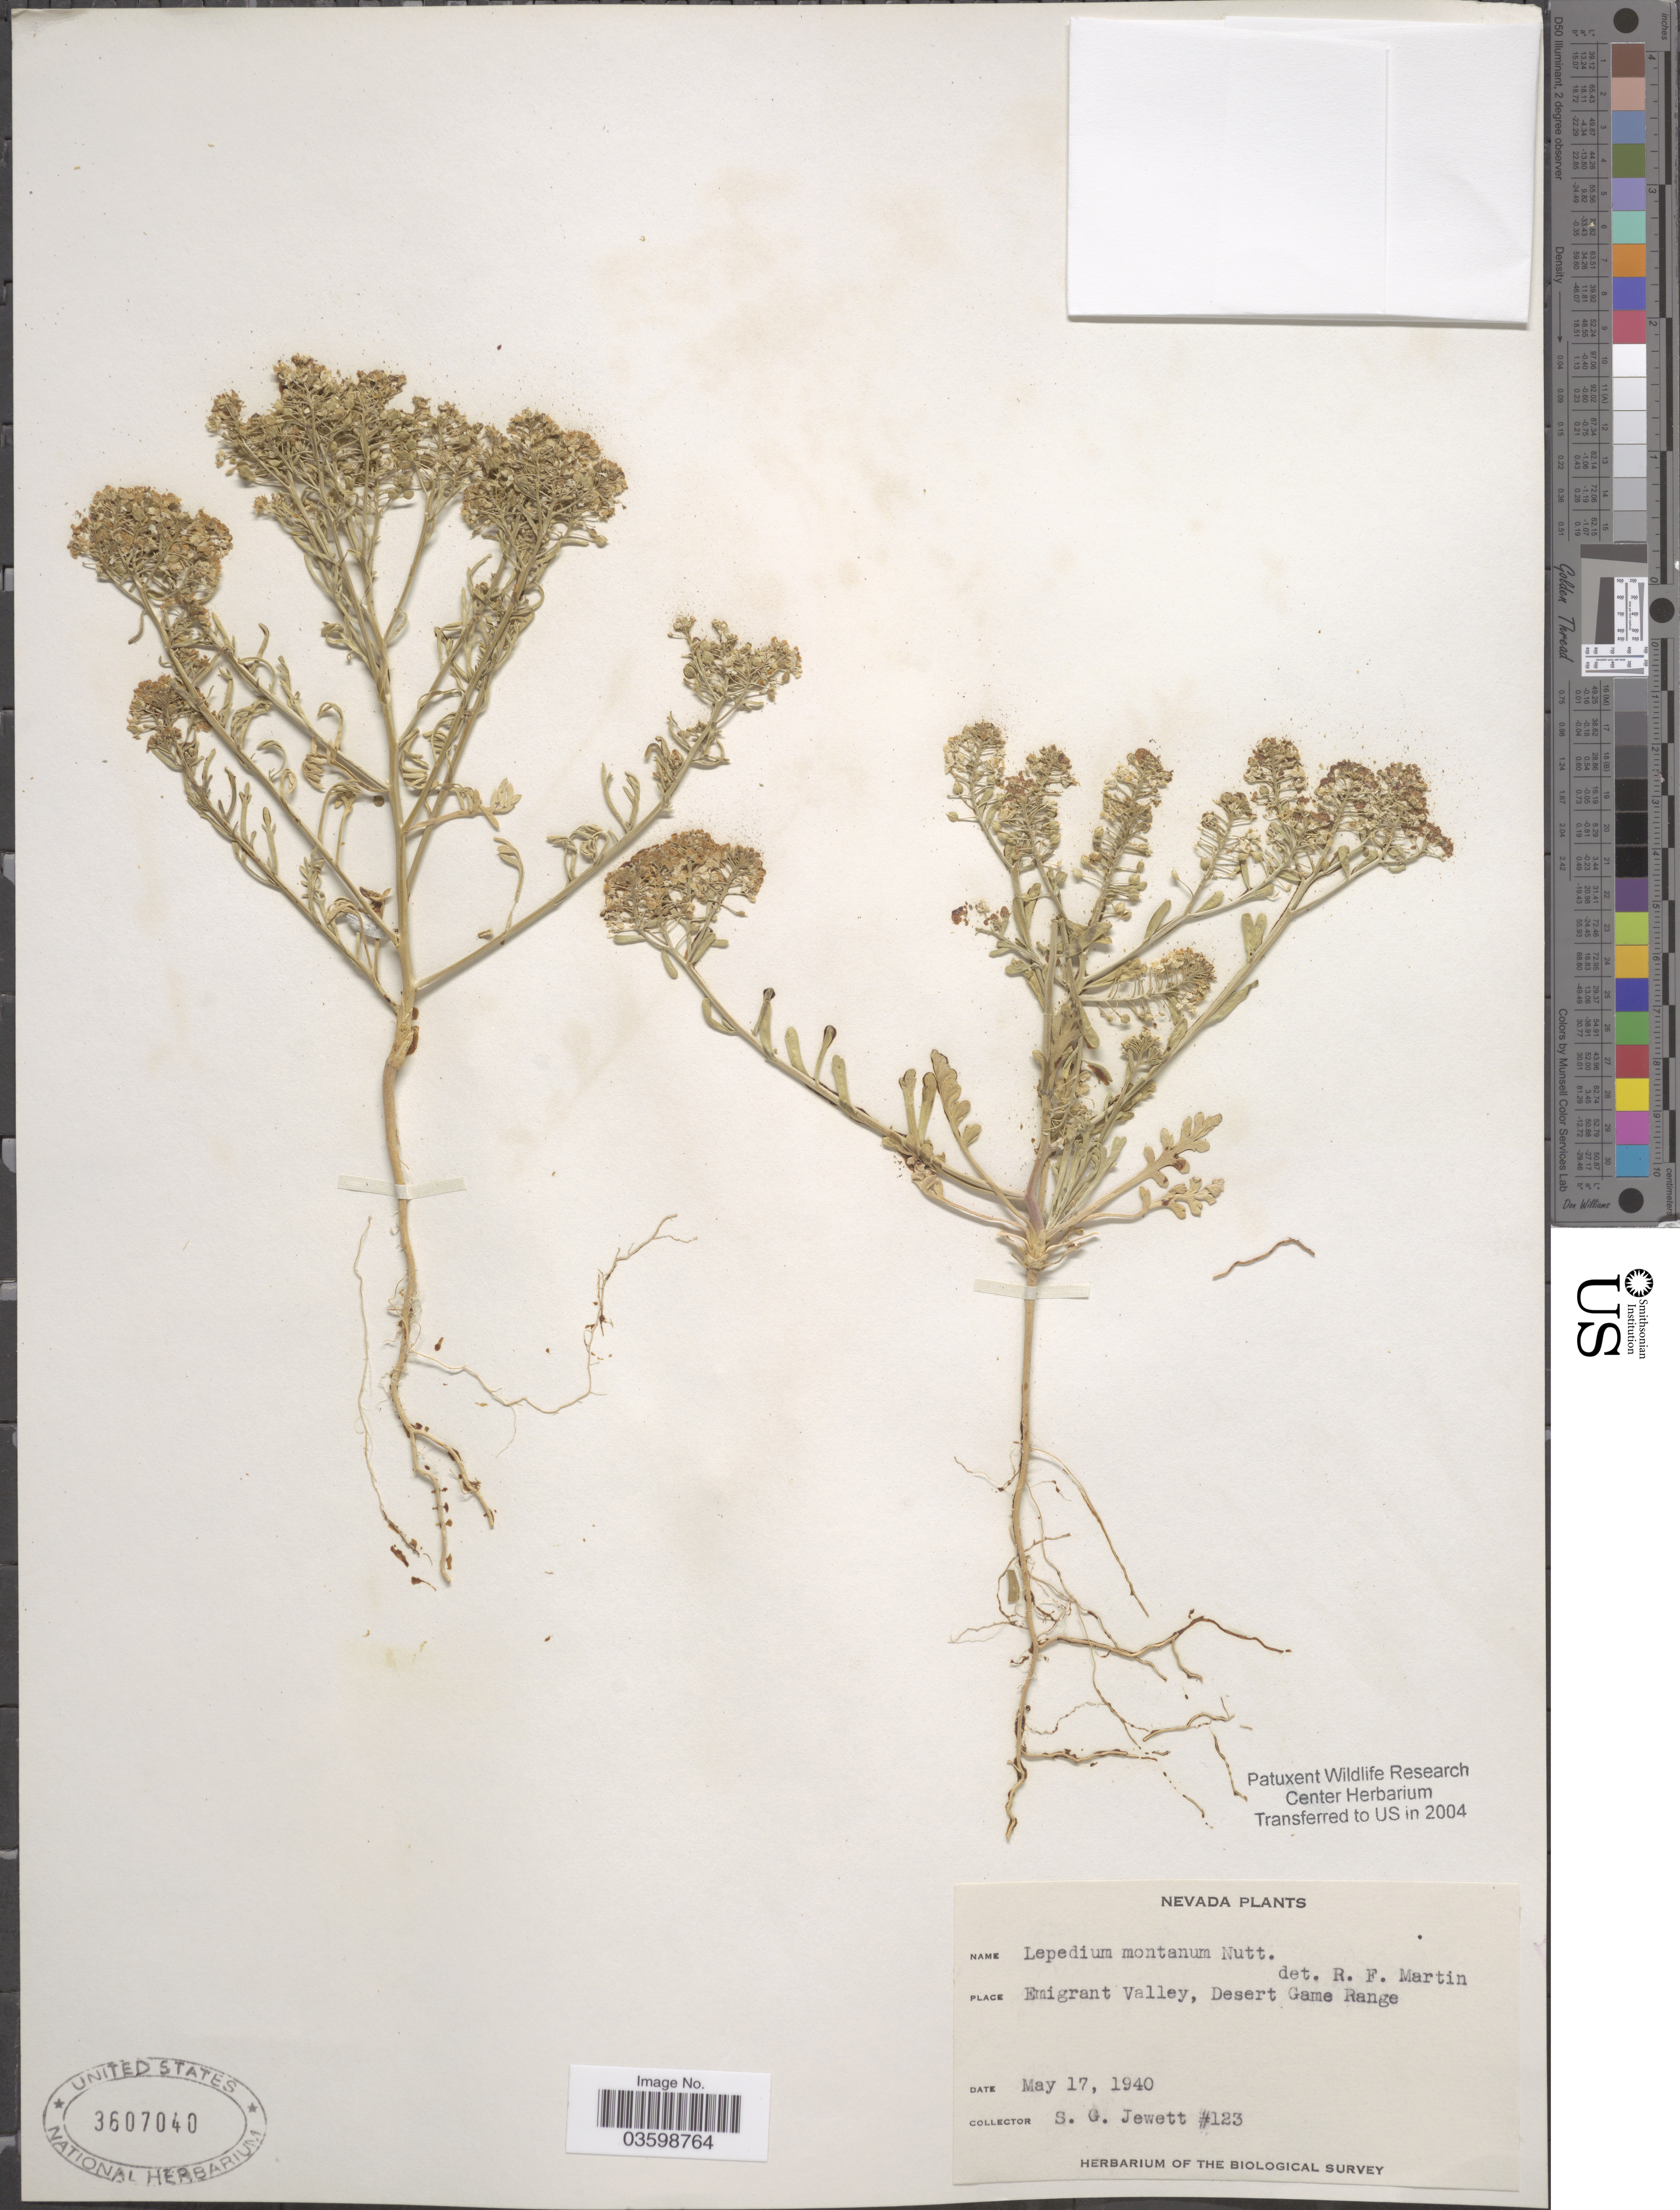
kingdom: Plantae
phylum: Tracheophyta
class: Magnoliopsida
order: Brassicales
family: Brassicaceae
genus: Lepidium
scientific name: Lepidium montanum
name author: Nutt.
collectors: S. Jewett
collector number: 123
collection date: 1940-05-17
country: United States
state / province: Nevada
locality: Emigrant Valley, Desert Game Range.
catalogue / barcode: US 3607040